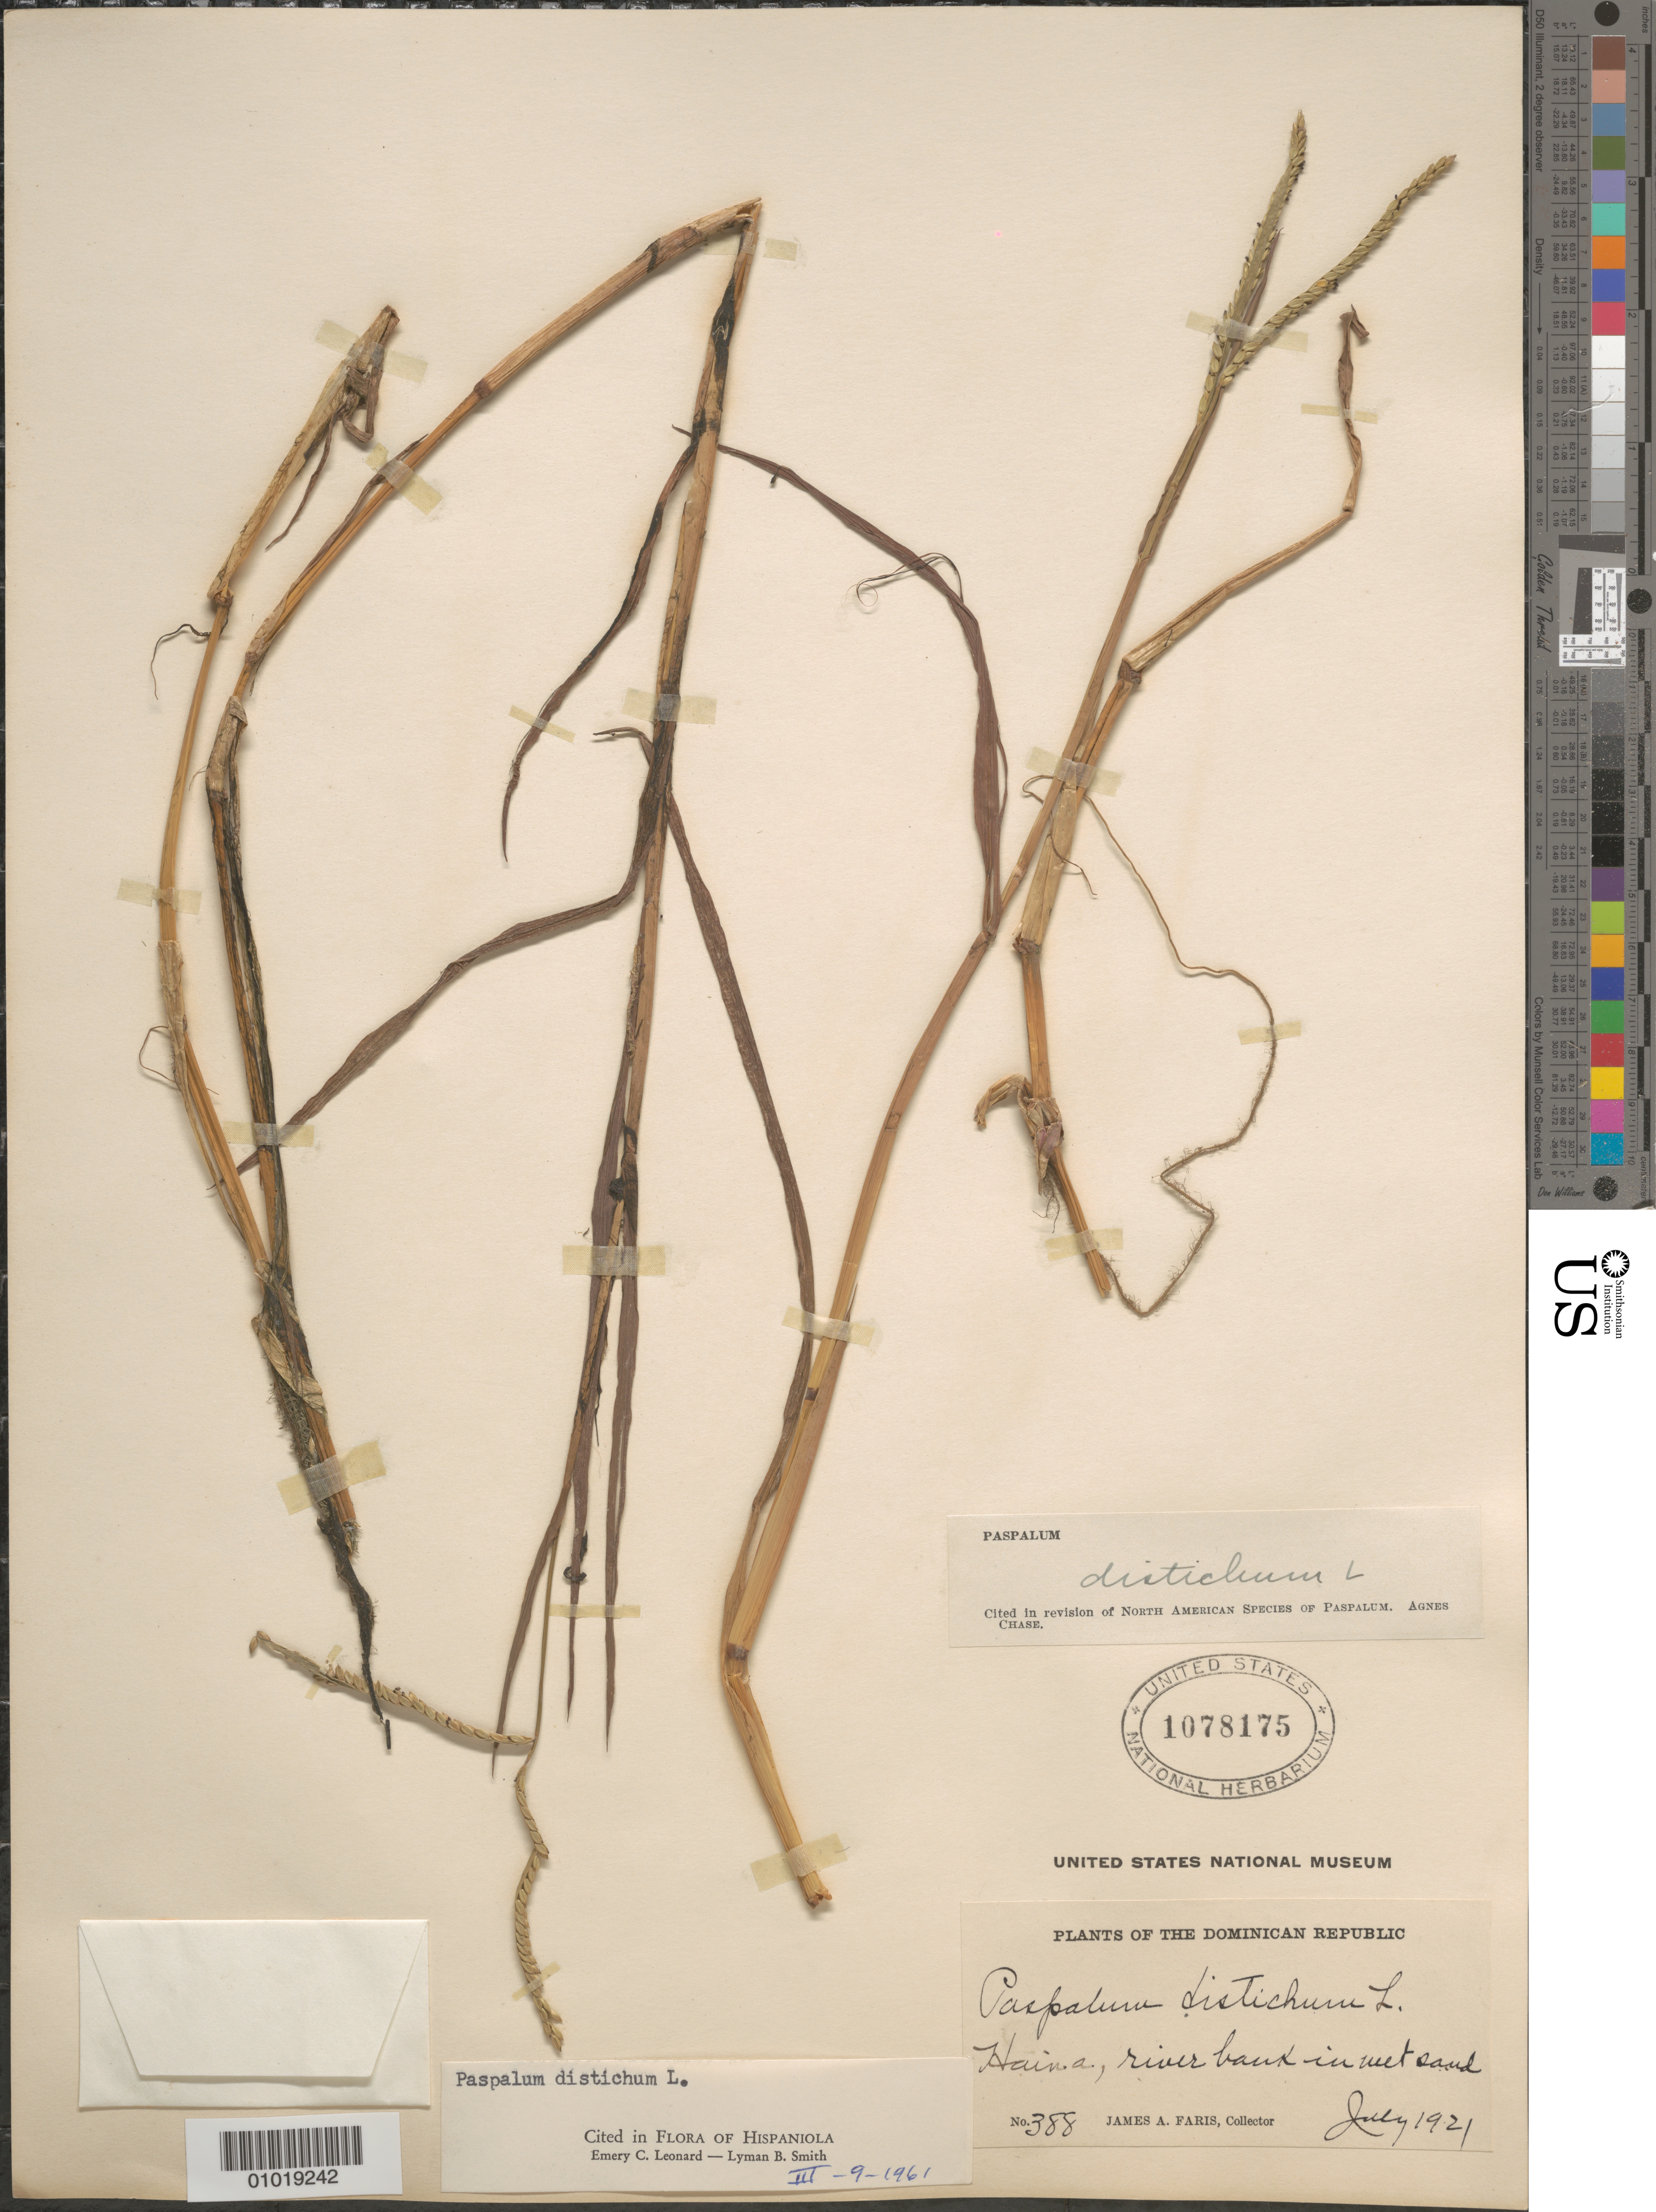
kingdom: Plantae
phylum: Tracheophyta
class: Liliopsida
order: Poales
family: Poaceae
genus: Paspalum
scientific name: Paspalum distichum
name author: L.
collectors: J. Faris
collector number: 388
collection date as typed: Jul 1921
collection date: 1921-07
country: Dominican Republic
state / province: San Cristóbal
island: Hispaniola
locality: Haina, riverbank in wet sand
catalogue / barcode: US 1078175